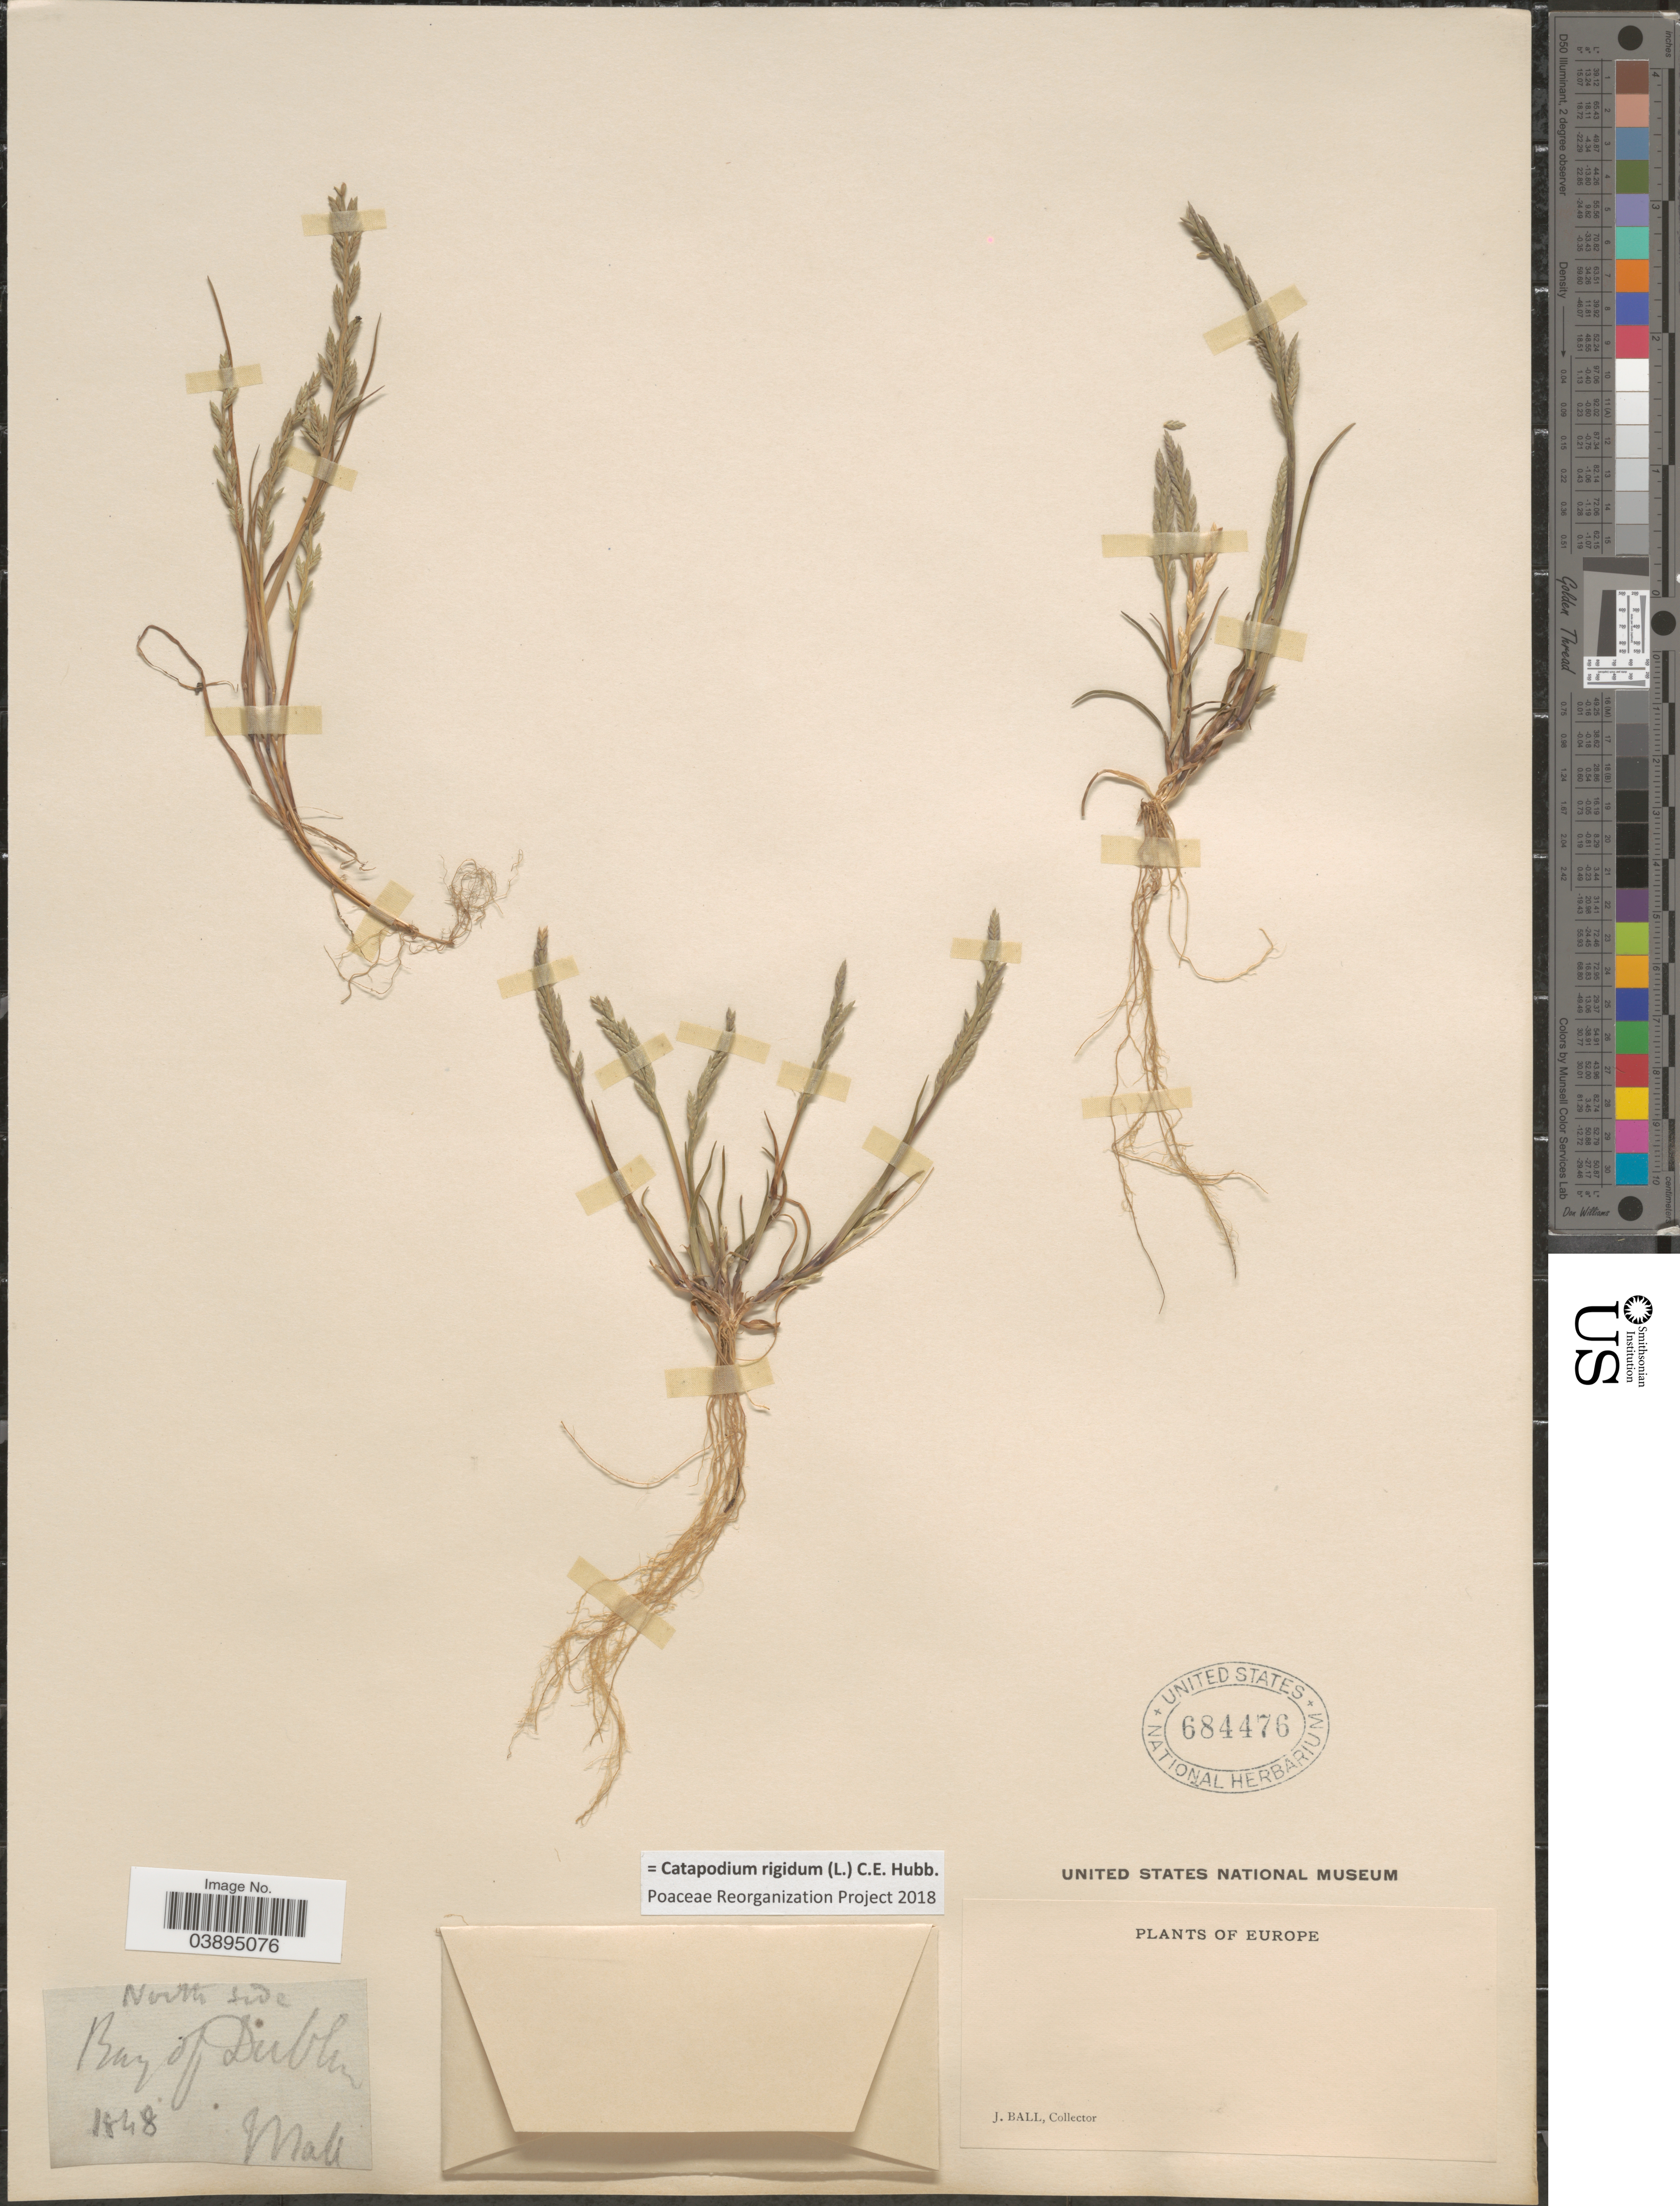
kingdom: Plantae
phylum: Tracheophyta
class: Liliopsida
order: Poales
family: Poaceae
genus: Catapodium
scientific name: Catapodium rigidum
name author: (L.) C.E. Hubb.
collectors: J. Ball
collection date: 1848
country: Ireland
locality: North side Bay of Dublin. Europe.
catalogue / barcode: US 684476